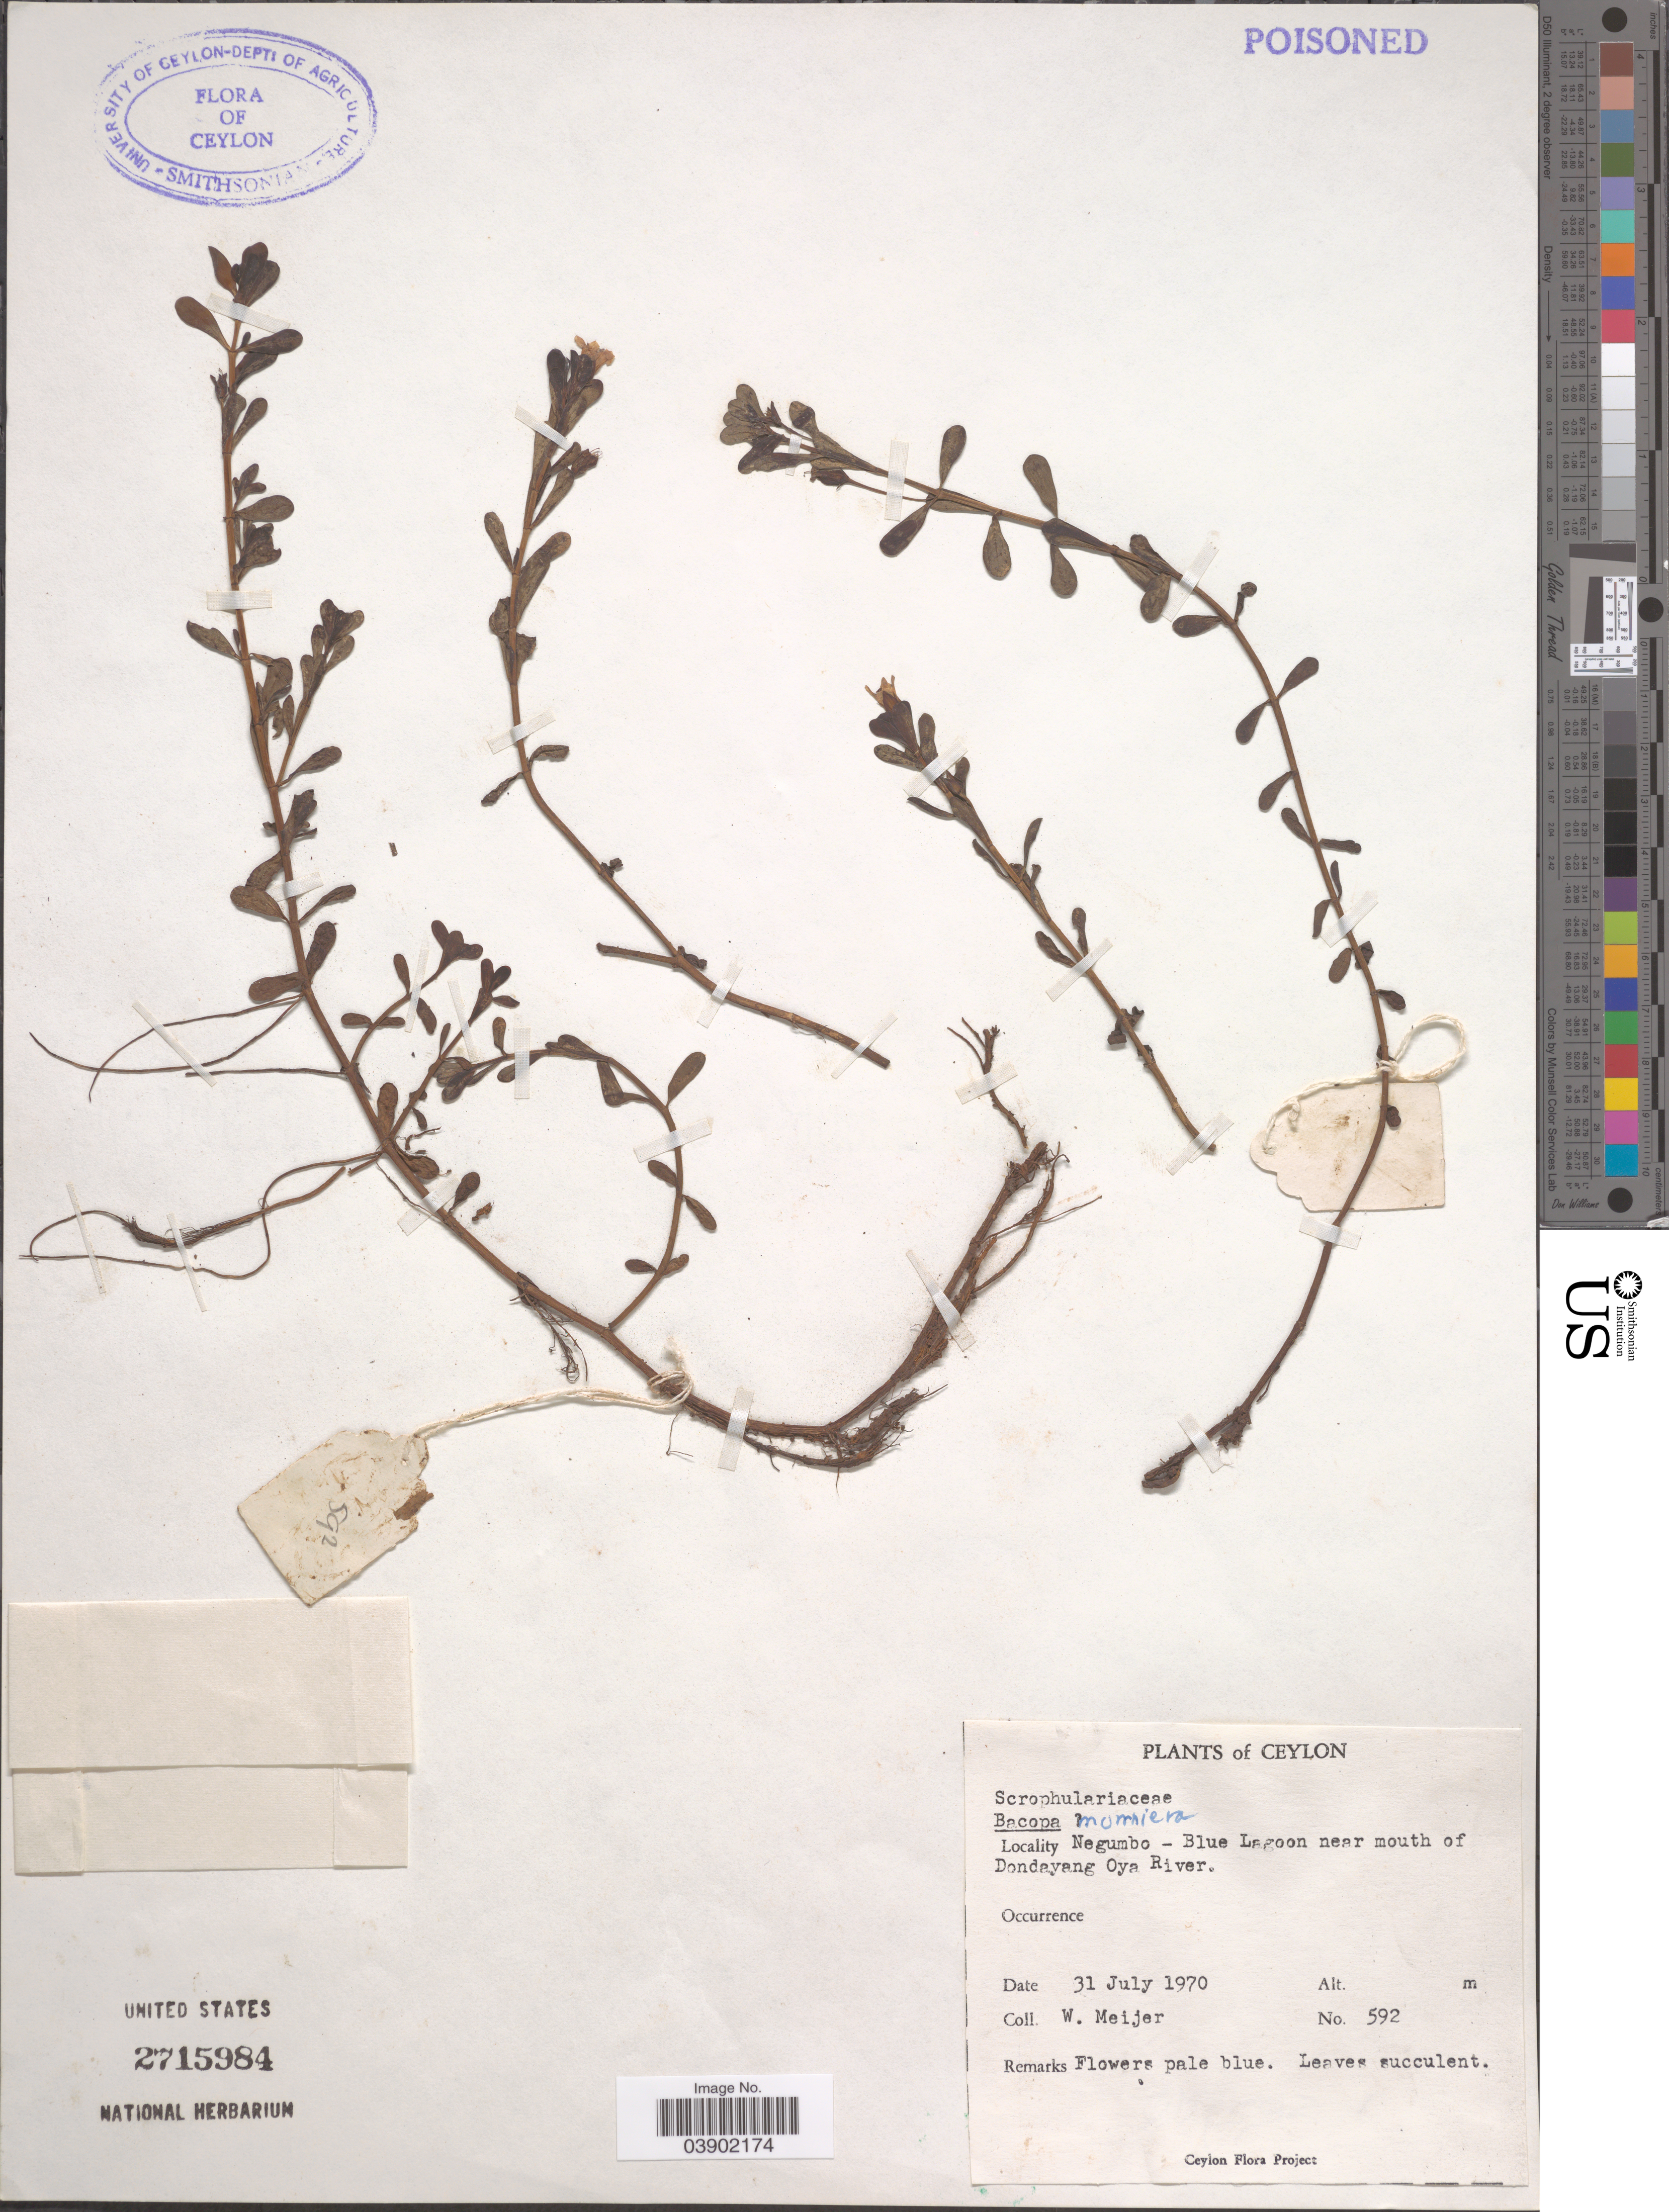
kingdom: Plantae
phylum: Tracheophyta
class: Magnoliopsida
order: Lamiales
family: Plantaginaceae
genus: Bacopa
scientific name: Bacopa monnieri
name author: (L.) Wettst.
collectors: W. Meijer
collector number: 592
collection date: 1970-07-31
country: Sri Lanka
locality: Ceylon. Negumbo - Blue Lagoon near mouth of Dondayang Oya River.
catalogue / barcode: US 2715984